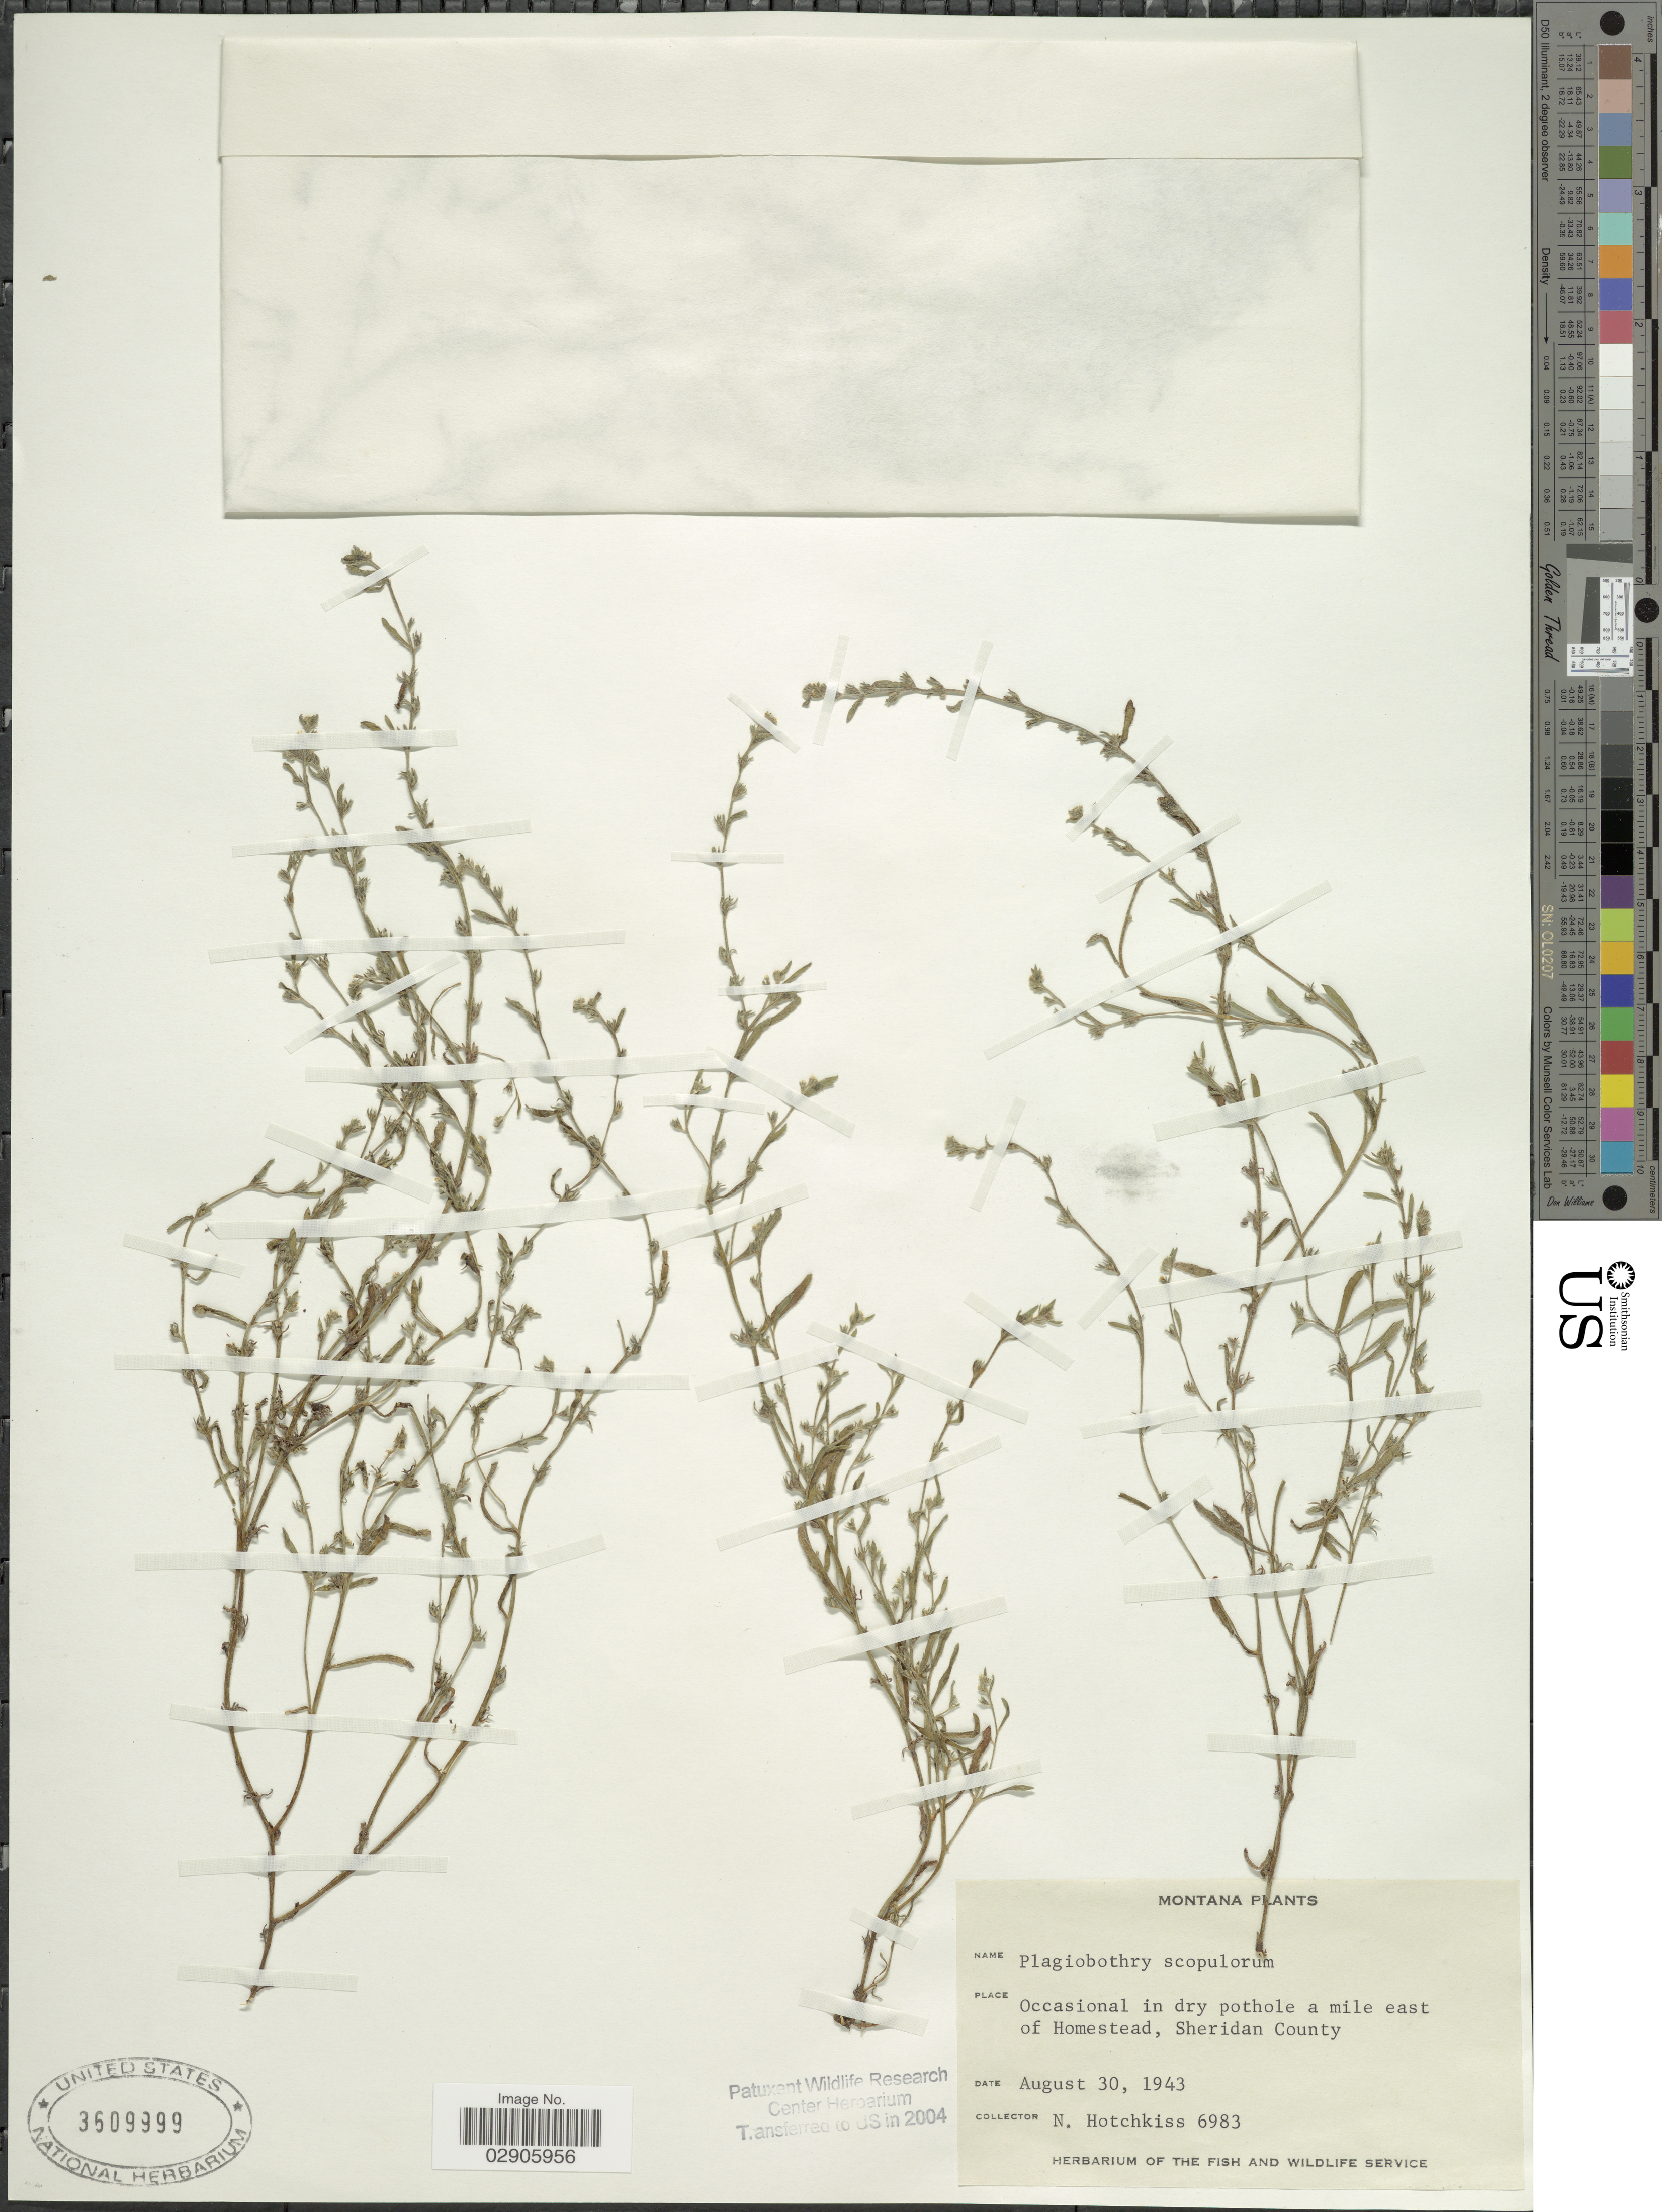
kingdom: Plantae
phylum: Tracheophyta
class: Magnoliopsida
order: Boraginales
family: Boraginaceae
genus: Plagiobothrys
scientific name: Plagiobothrys scopulorum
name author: (Greene) I.M. Johnst.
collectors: N. Hotchkiss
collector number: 6983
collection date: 1943-08-30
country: United States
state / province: Montana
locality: Occasional in dry pothole a mile east of Homestead, Sheridan County.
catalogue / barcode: US 3609999